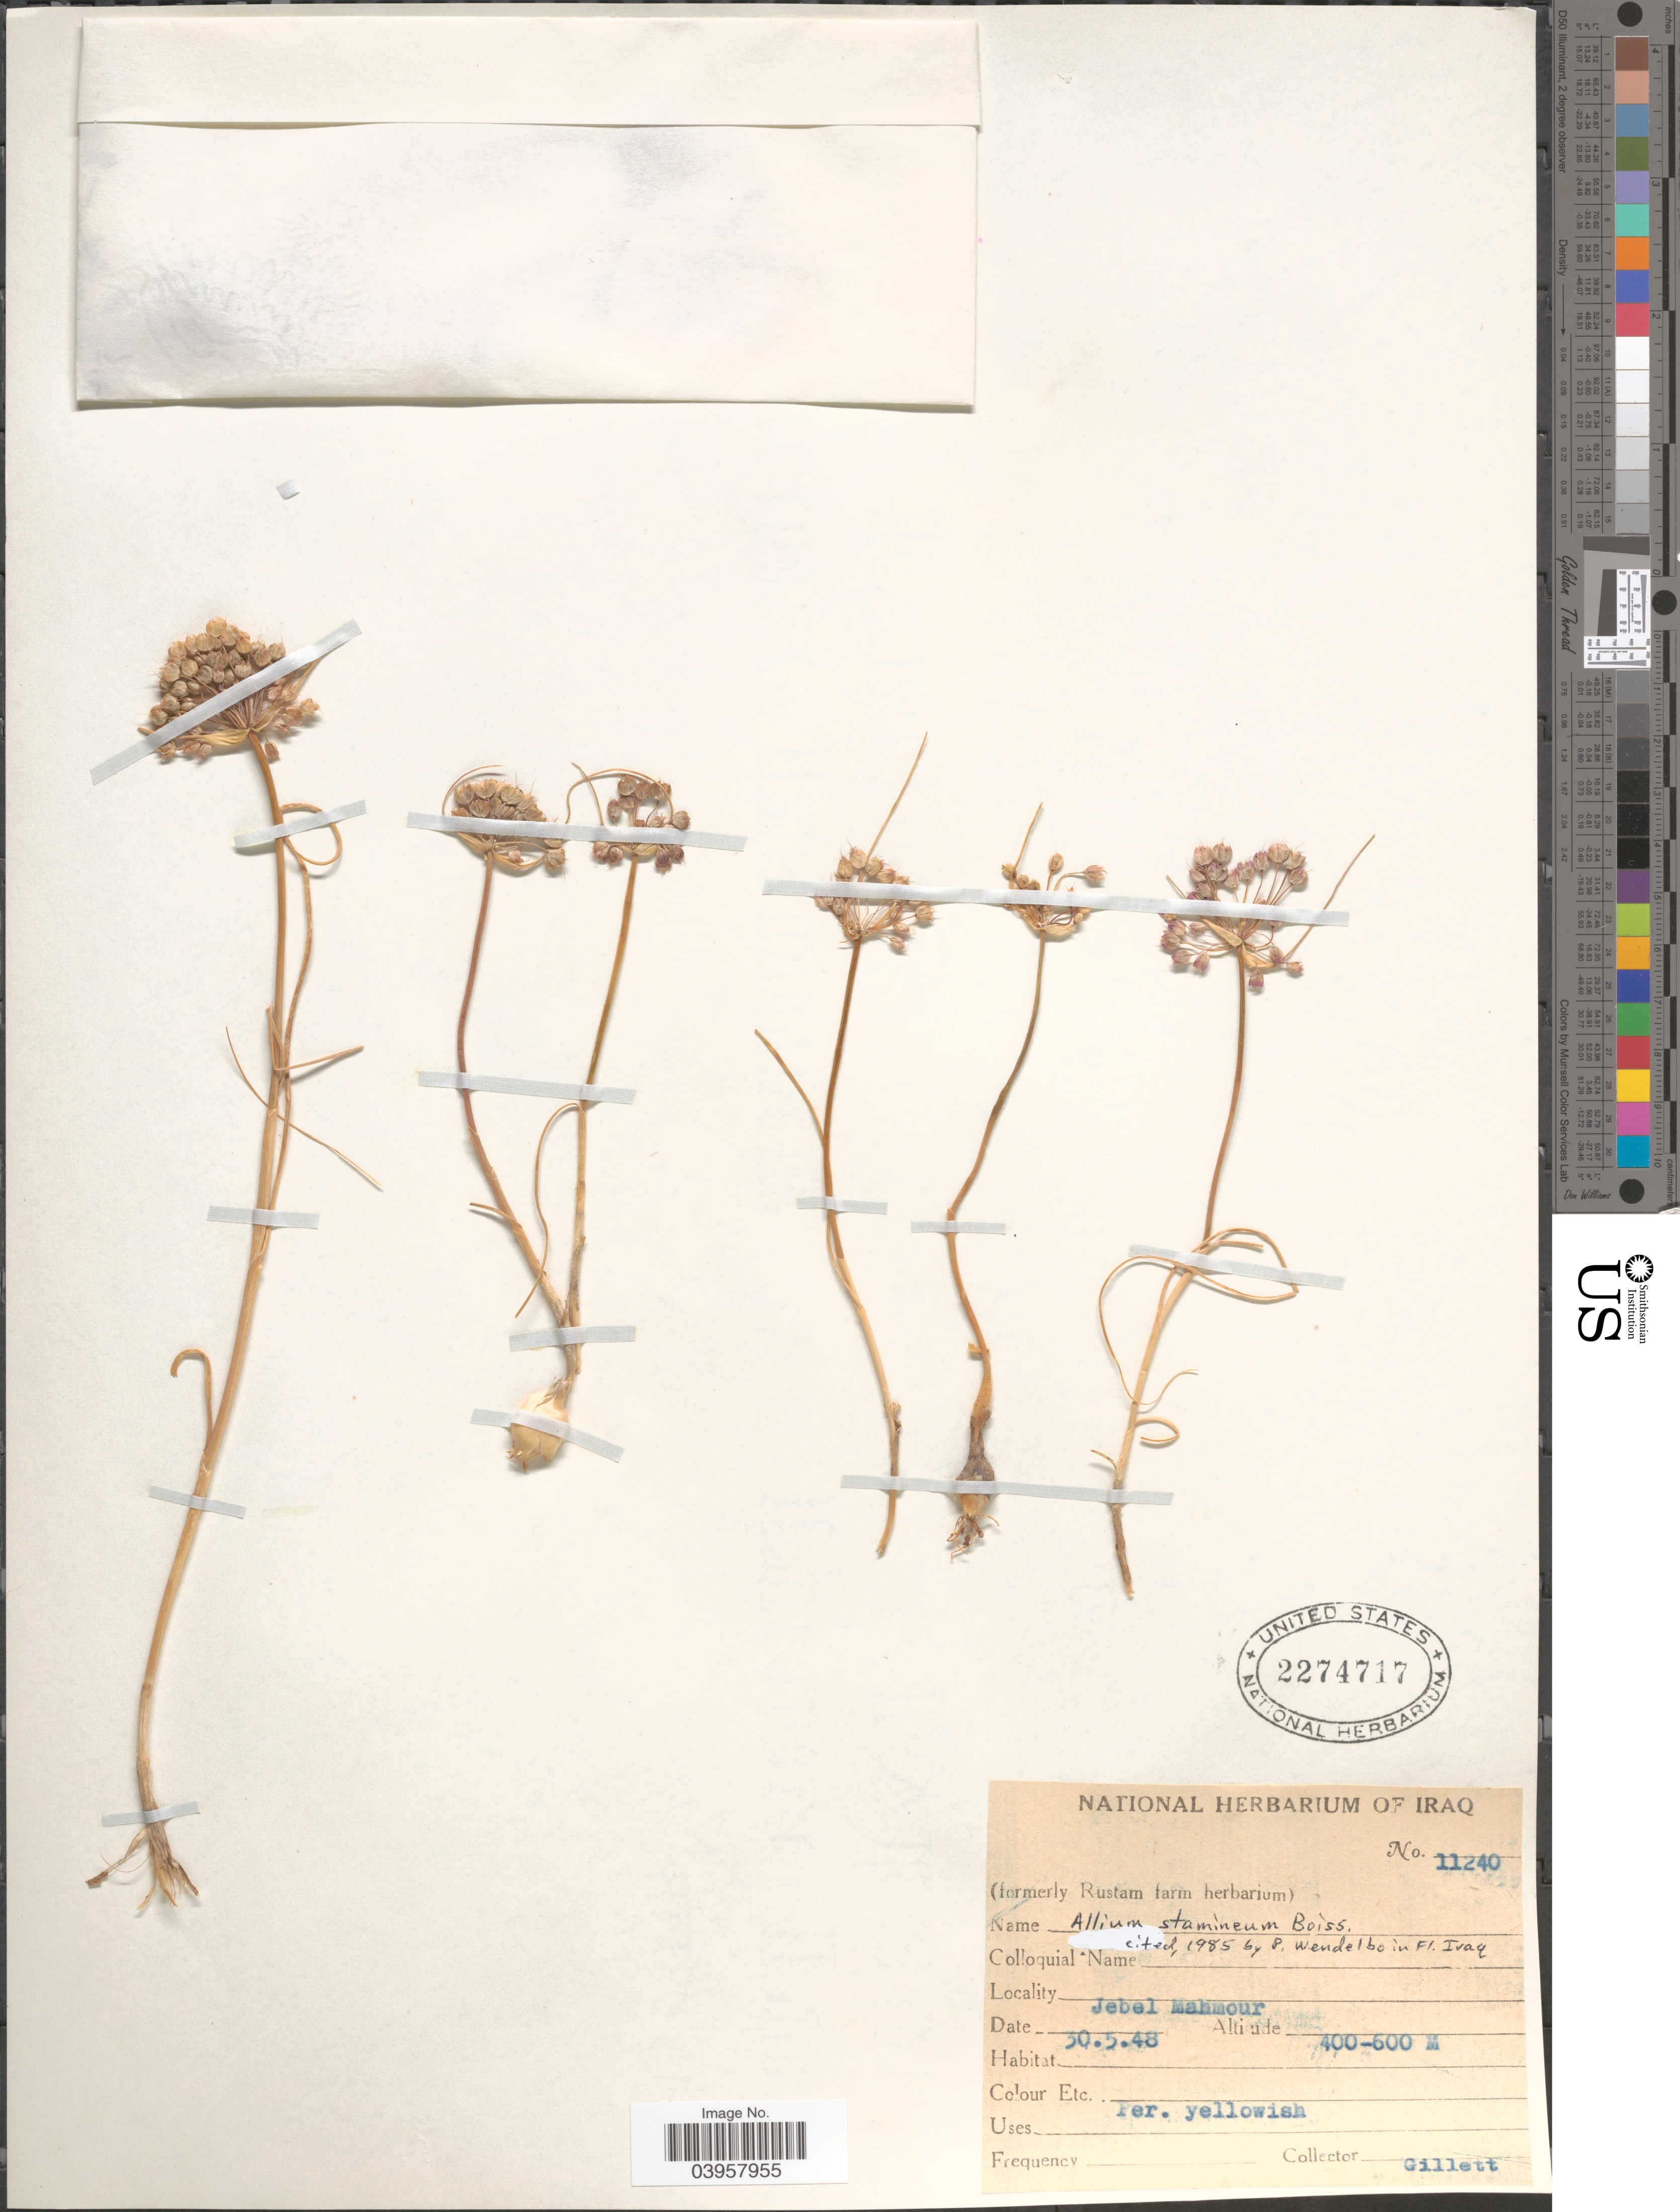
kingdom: Plantae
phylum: Tracheophyta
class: Liliopsida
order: Asparagales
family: Amaryllidaceae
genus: Allium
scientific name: Allium stamineum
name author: Boiss.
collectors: Gillett, --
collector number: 11240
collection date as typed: Transcribed d/m/y: 30/5/48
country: Iraq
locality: Jebel Mahmour.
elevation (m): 400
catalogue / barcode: US 2274717